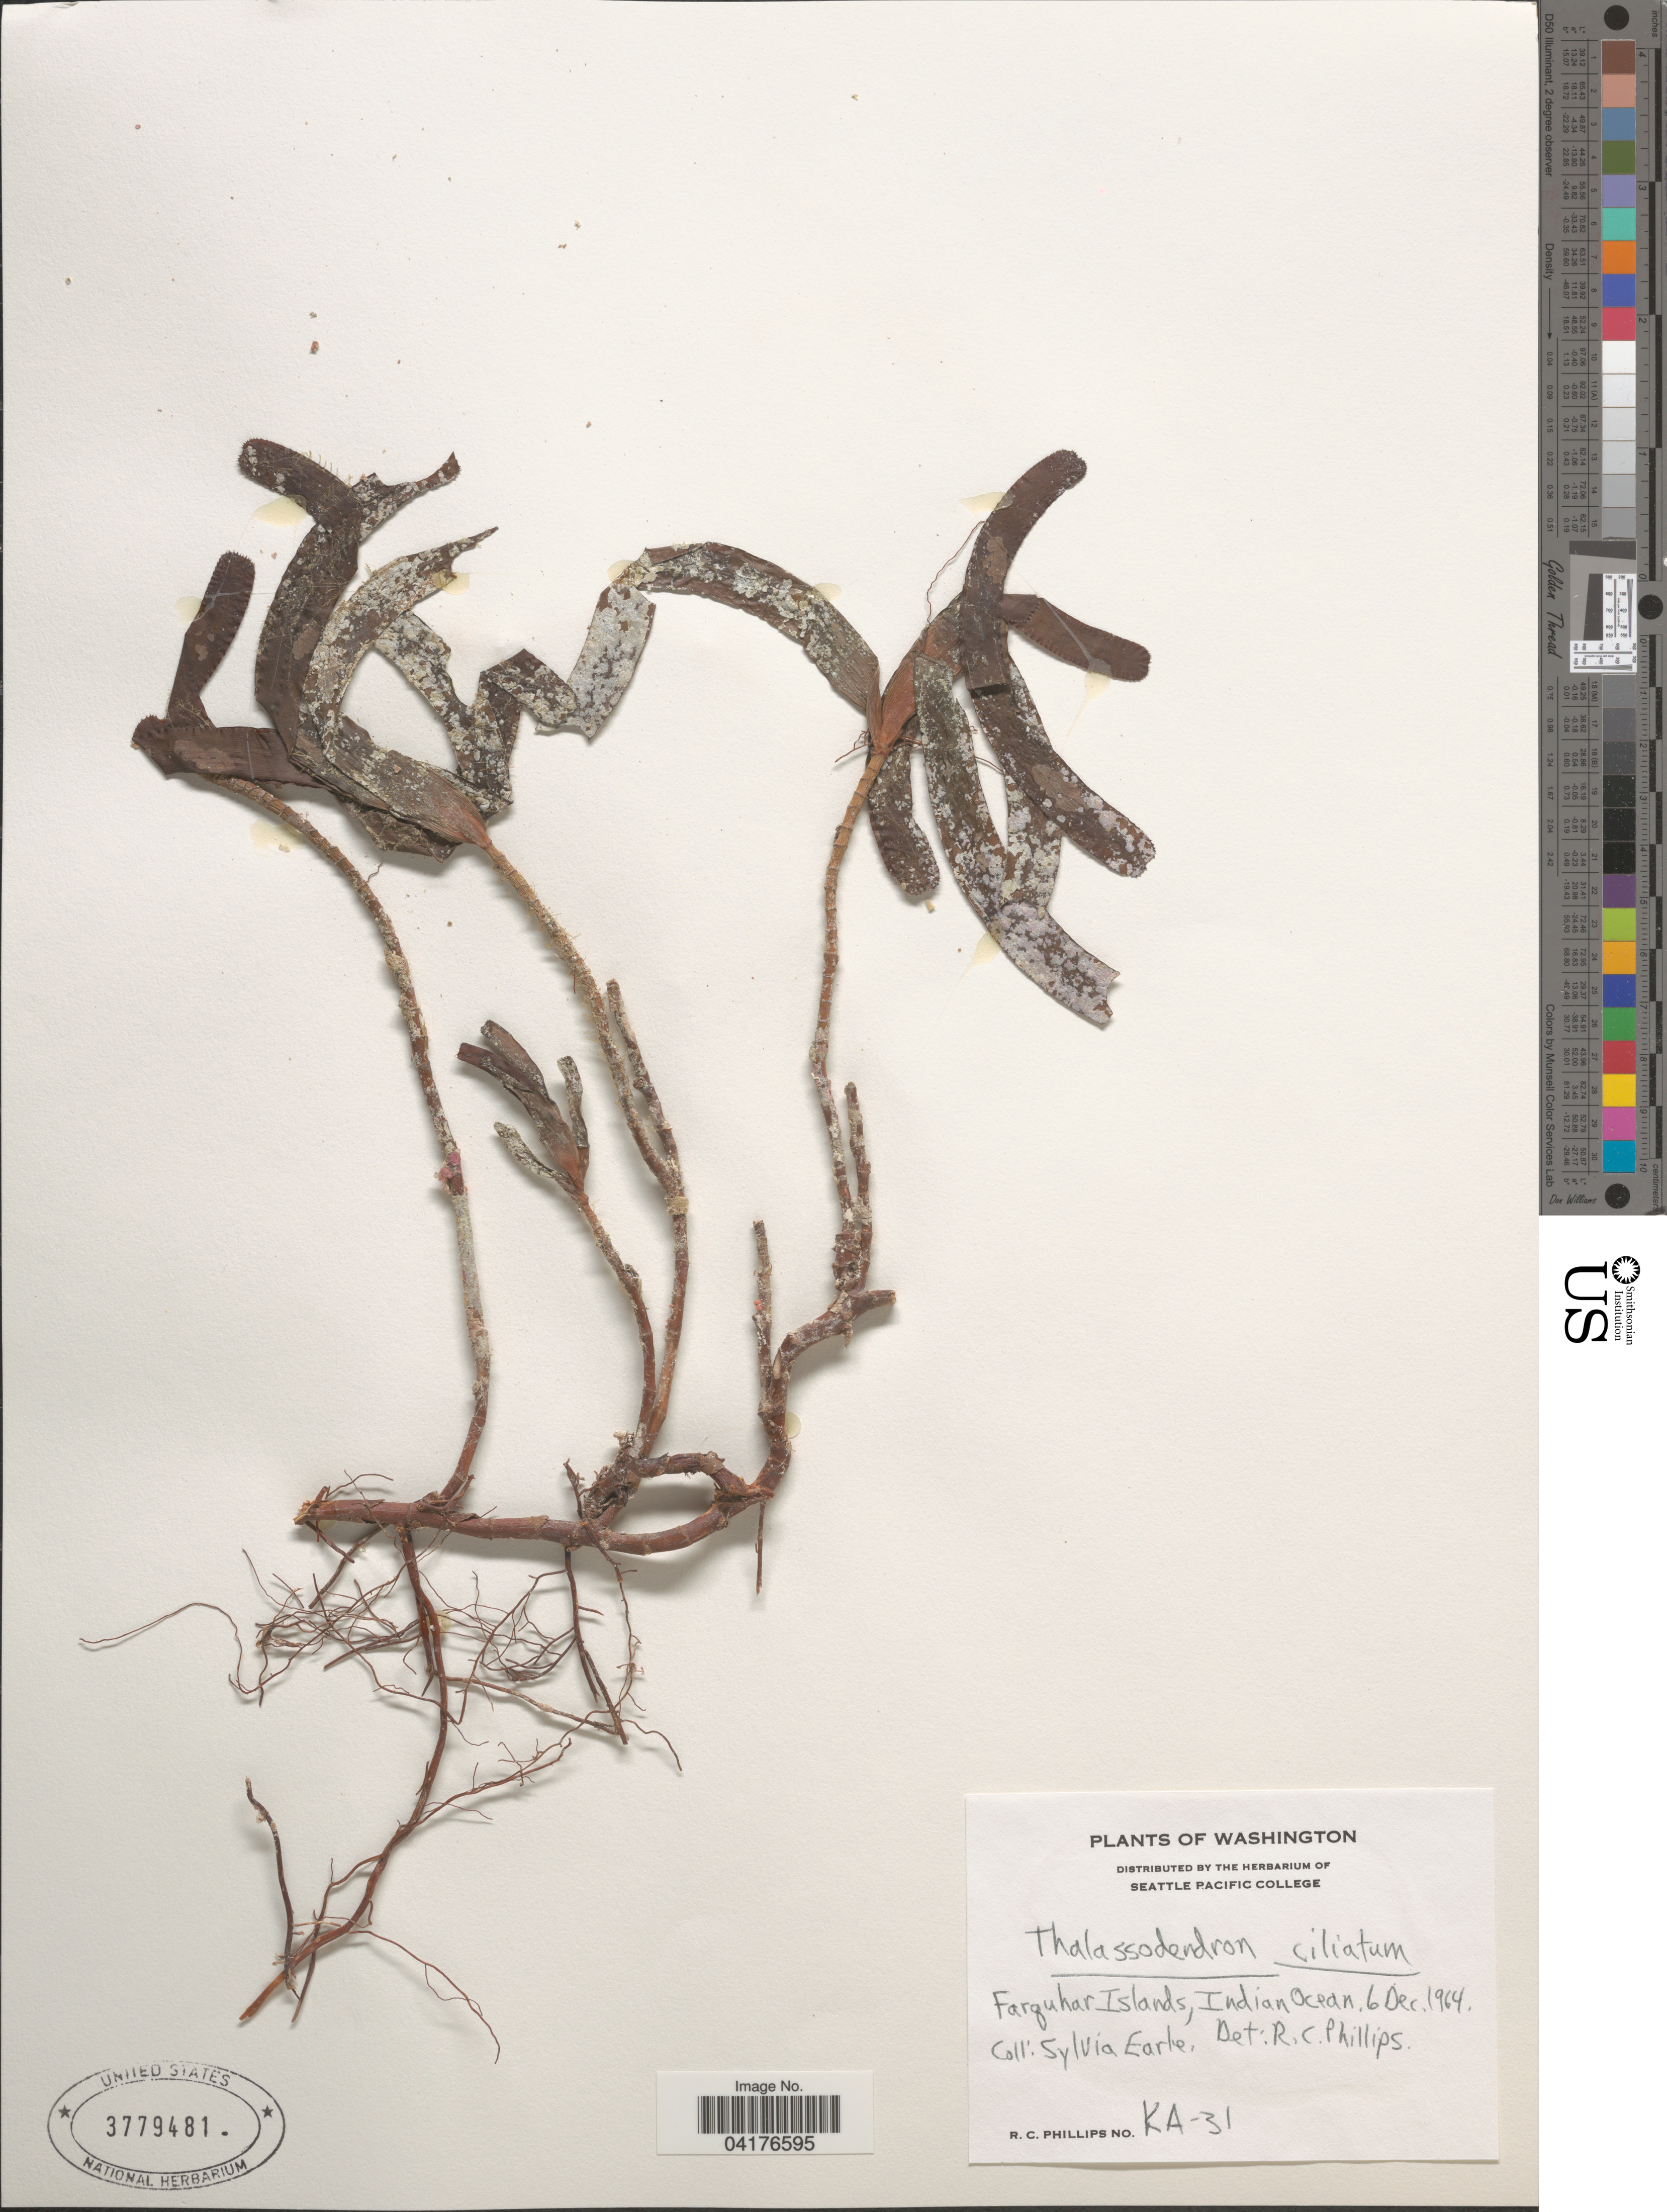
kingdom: Plantae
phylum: Tracheophyta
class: Liliopsida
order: Alismatales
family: Cymodoceaceae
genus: Thalassodendron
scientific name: Thalassodendron ciliatum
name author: (Forssk.) Hartog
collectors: S. A. Earle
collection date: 1964-12-06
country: Seychelles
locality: Farquhar Islands, Indian Ocean.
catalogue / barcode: US 3779481